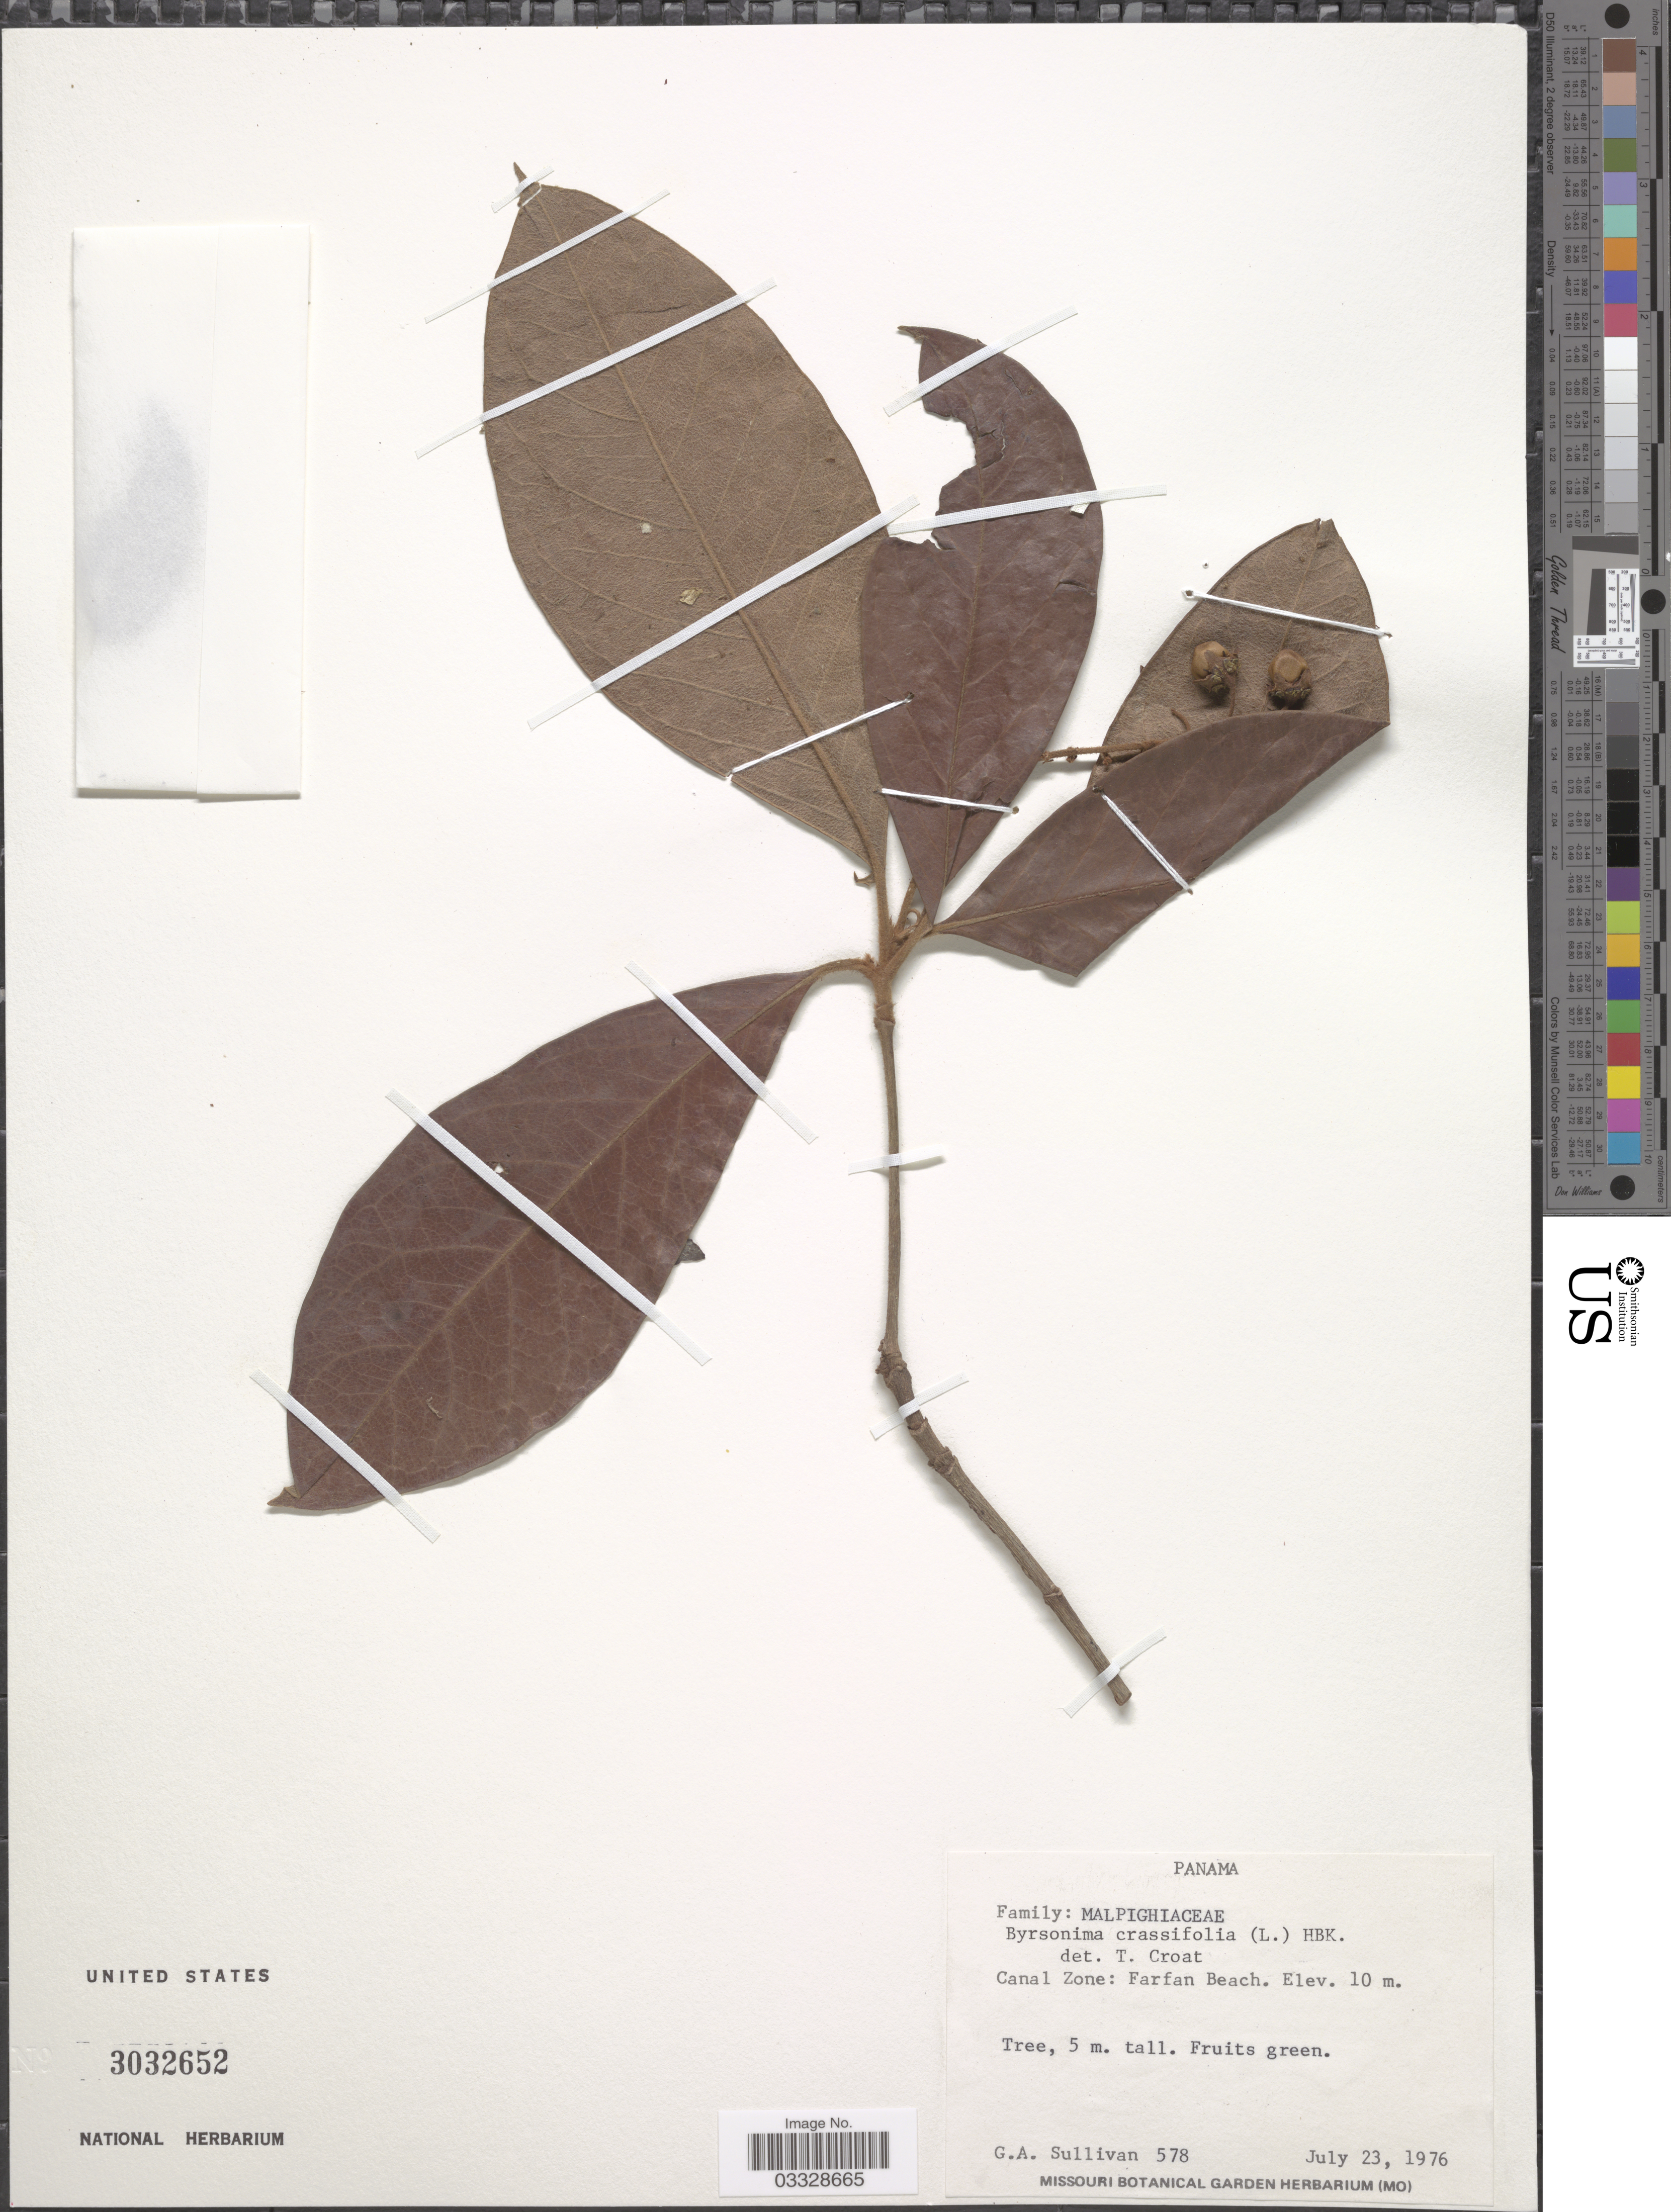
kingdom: Plantae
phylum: Tracheophyta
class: Magnoliopsida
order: Malpighiales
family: Malpighiaceae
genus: Byrsonima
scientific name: Byrsonima crassifolia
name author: (L.) Kunth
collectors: G. Sullivan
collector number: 578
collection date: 1976-07-23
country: Panama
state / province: Colón / Panamá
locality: Canal Zone: Farfan Beach.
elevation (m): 10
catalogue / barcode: US 3032652